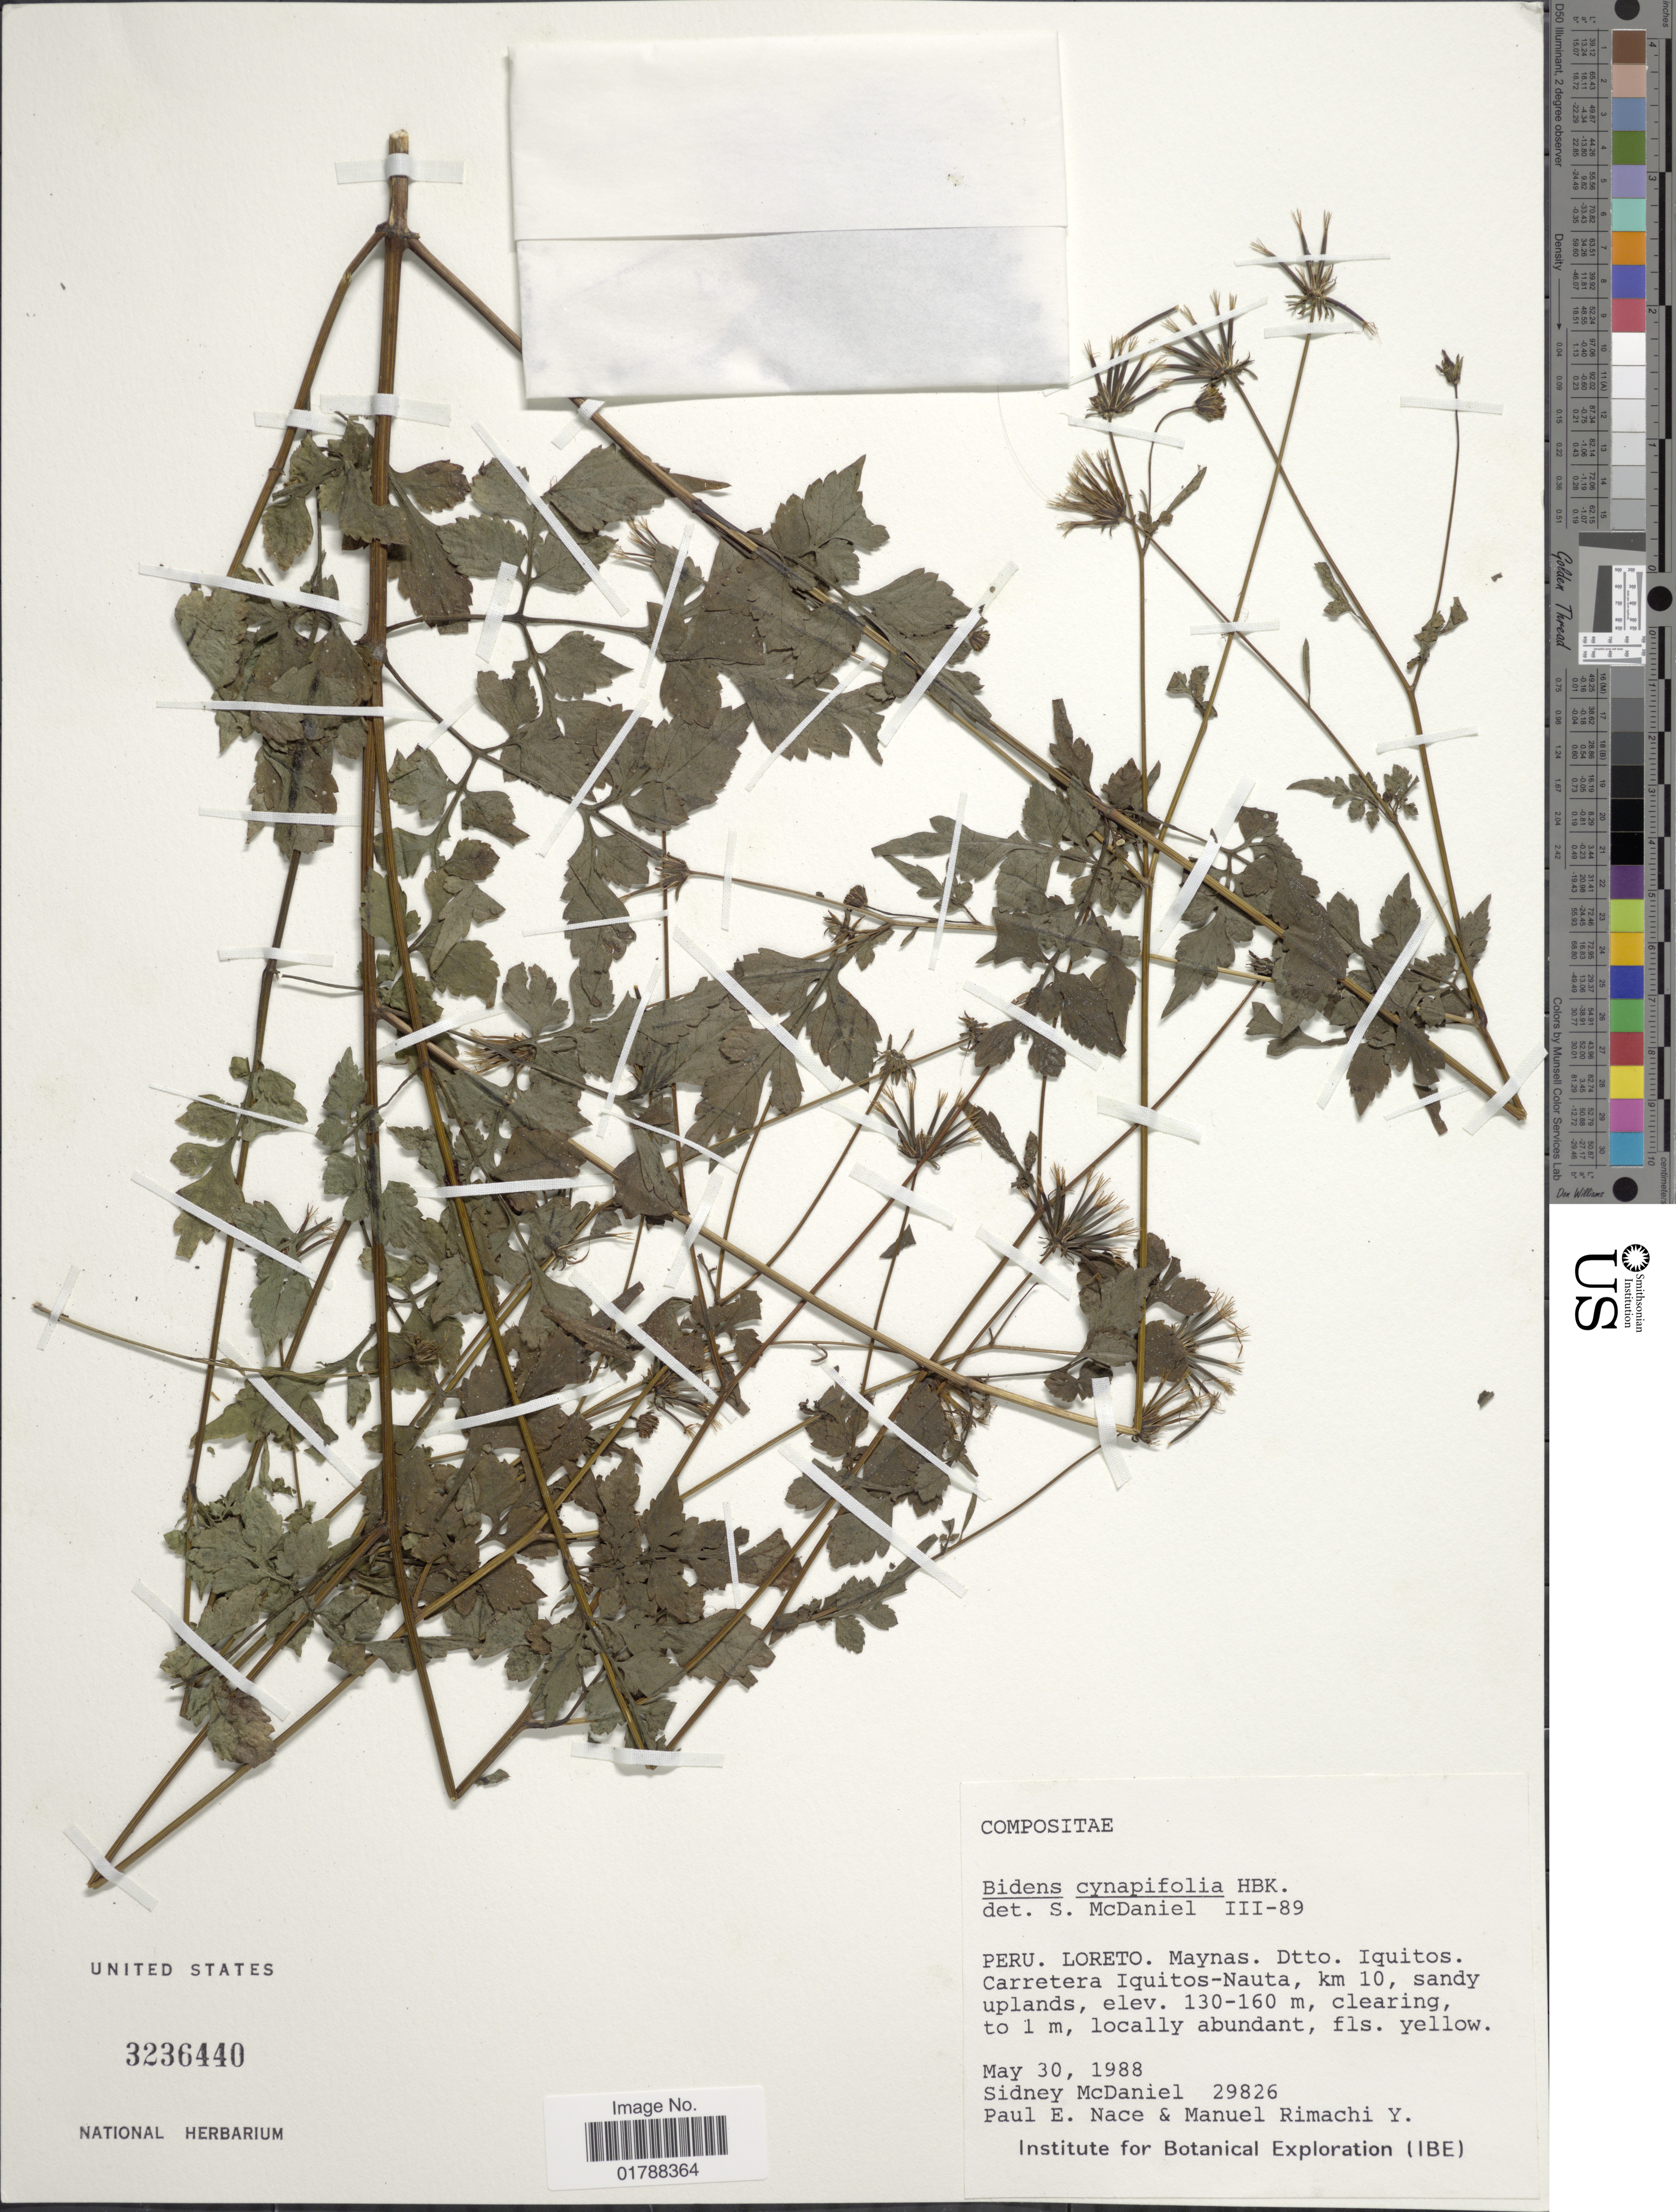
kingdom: Plantae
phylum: Tracheophyta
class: Magnoliopsida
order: Asterales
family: Asteraceae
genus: Bidens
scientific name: Bidens cynapiifolia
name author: Kunth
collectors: S. McDaniel, P. Nace & M. Rimachi Y.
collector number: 29826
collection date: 1988-05-30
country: Peru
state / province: Loreto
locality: Maynas, Dtto. Iquitos. Carretera Iquitos-Nauta, km 10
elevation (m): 130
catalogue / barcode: US 3236440